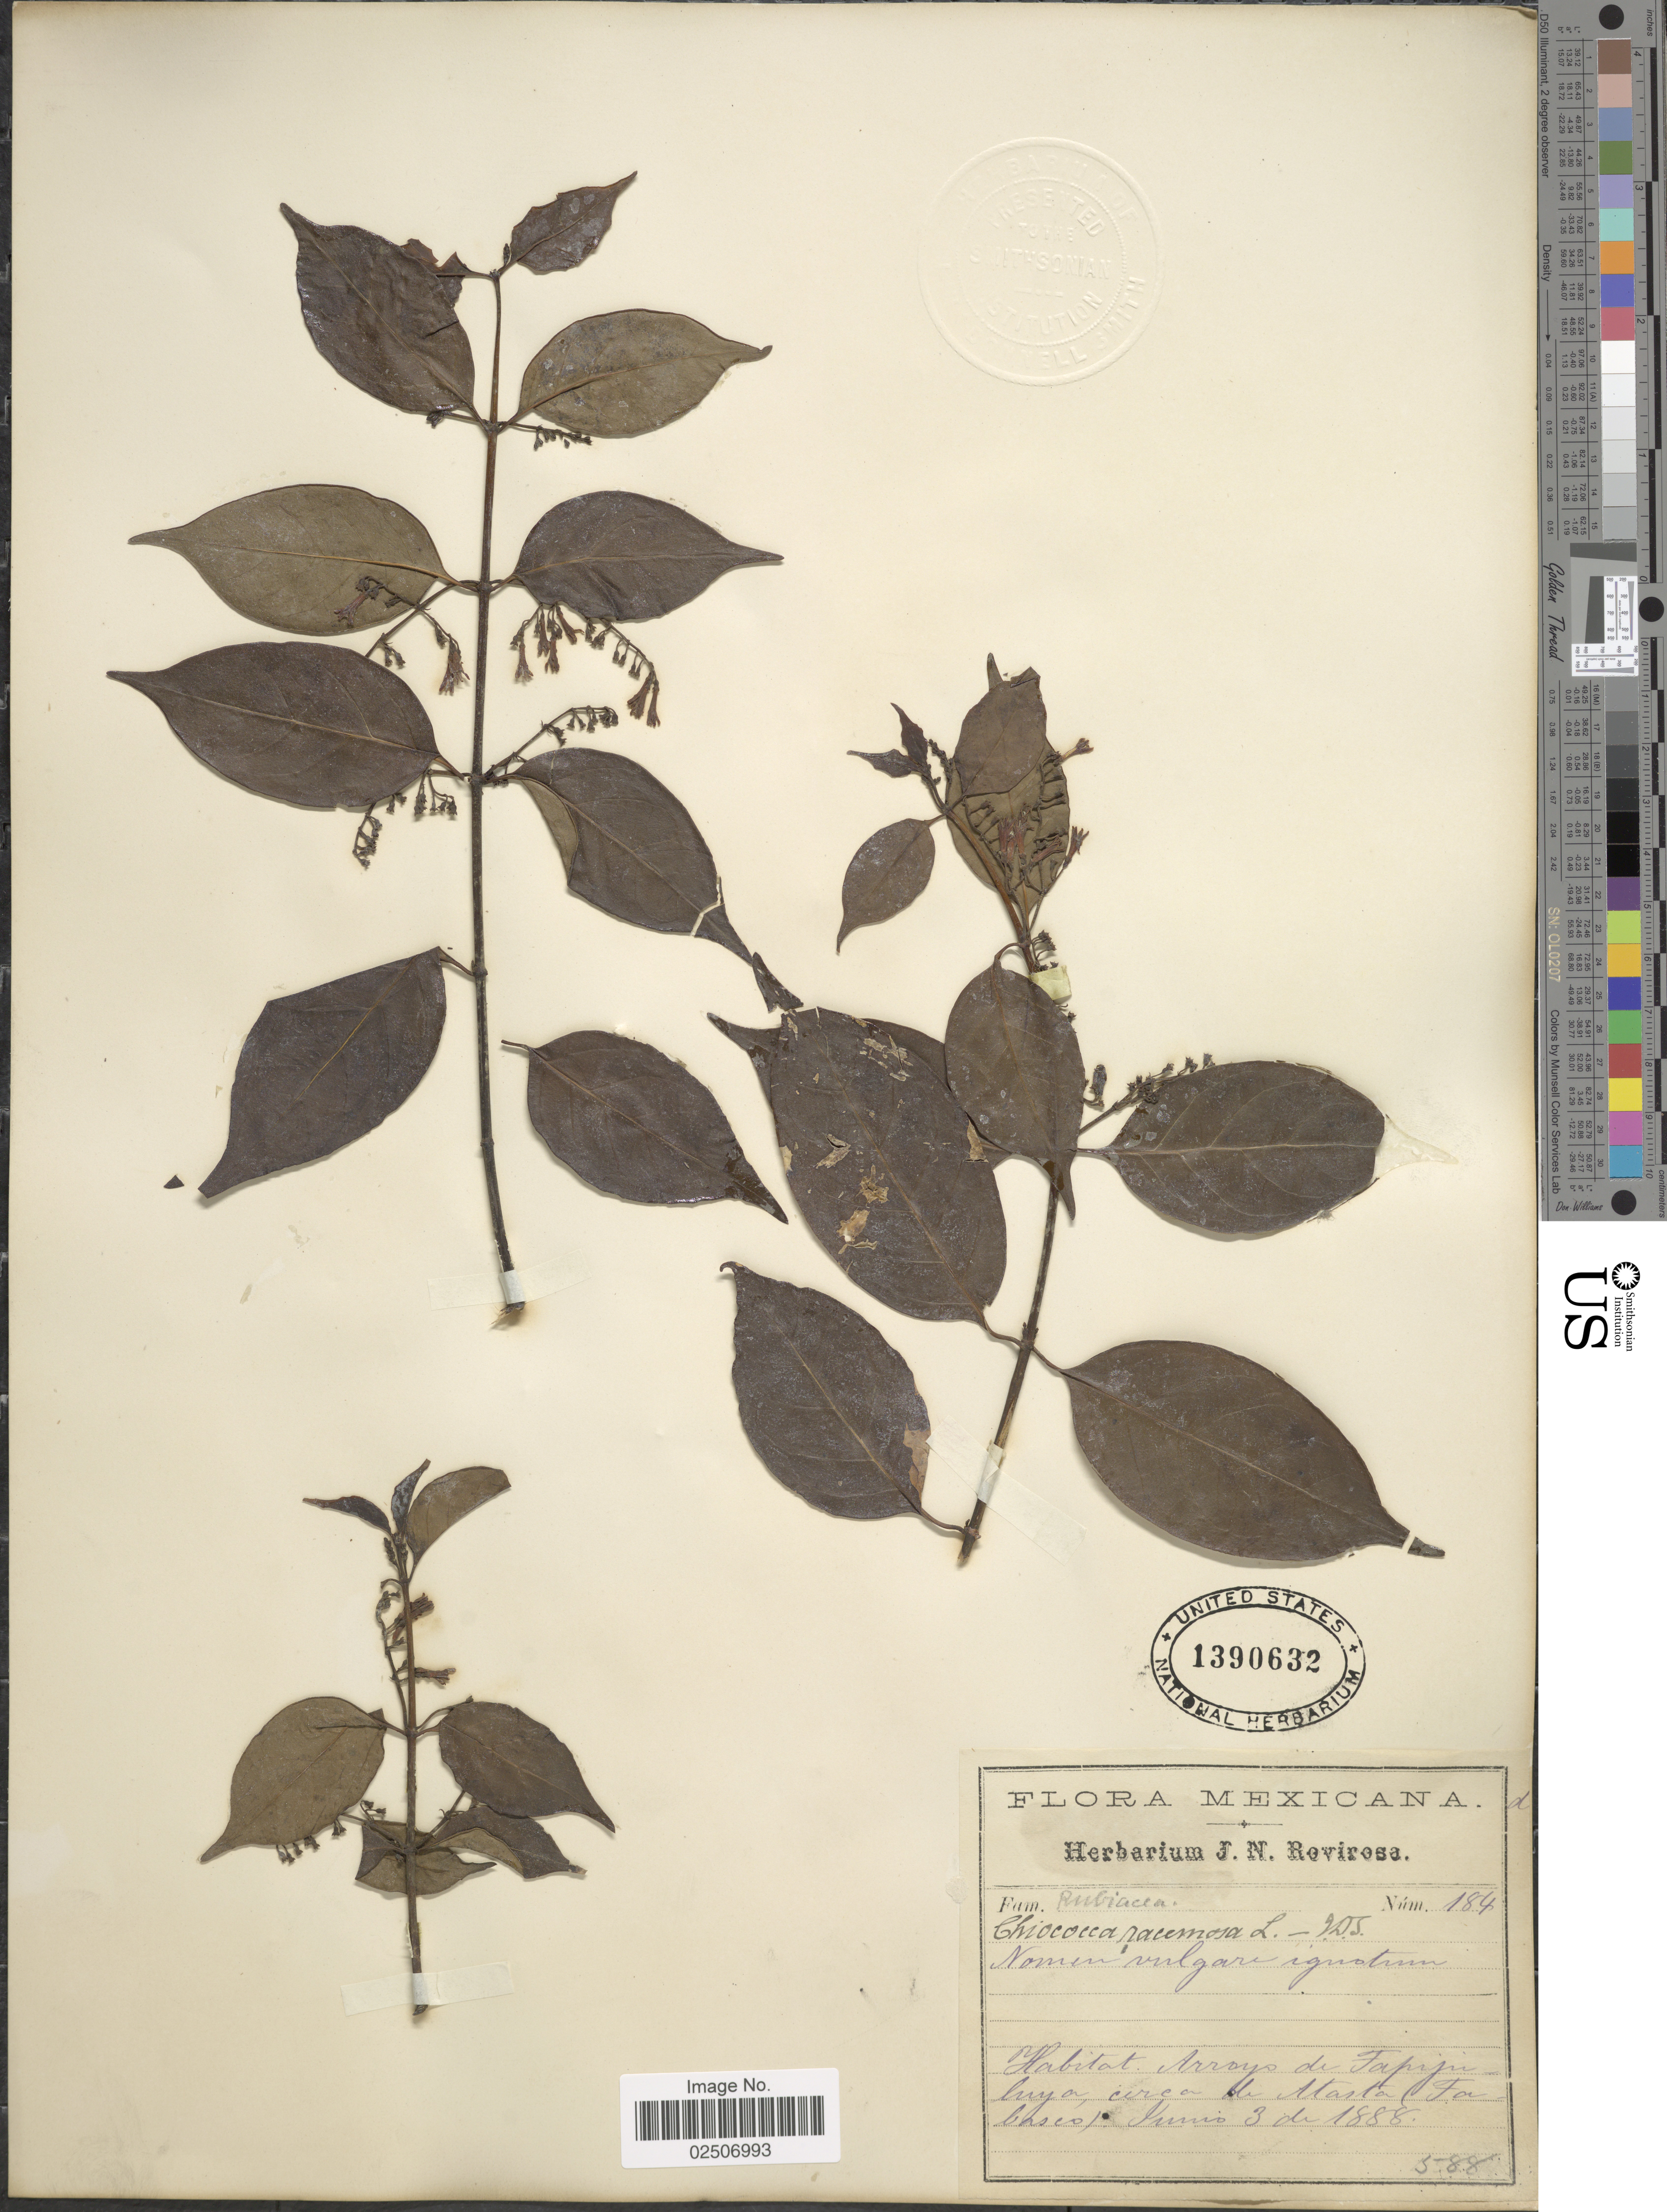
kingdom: Plantae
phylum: Tracheophyta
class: Magnoliopsida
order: Gentianales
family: Rubiaceae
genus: Chiococca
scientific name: Chiococca alba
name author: (L.) Hitchc.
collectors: ex herb. J. N. Rovirosa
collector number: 184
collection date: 1888-06-03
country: Mexico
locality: Arroyo de Tapijuluya, circa de Atata (Tabasco)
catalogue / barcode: US 1390632